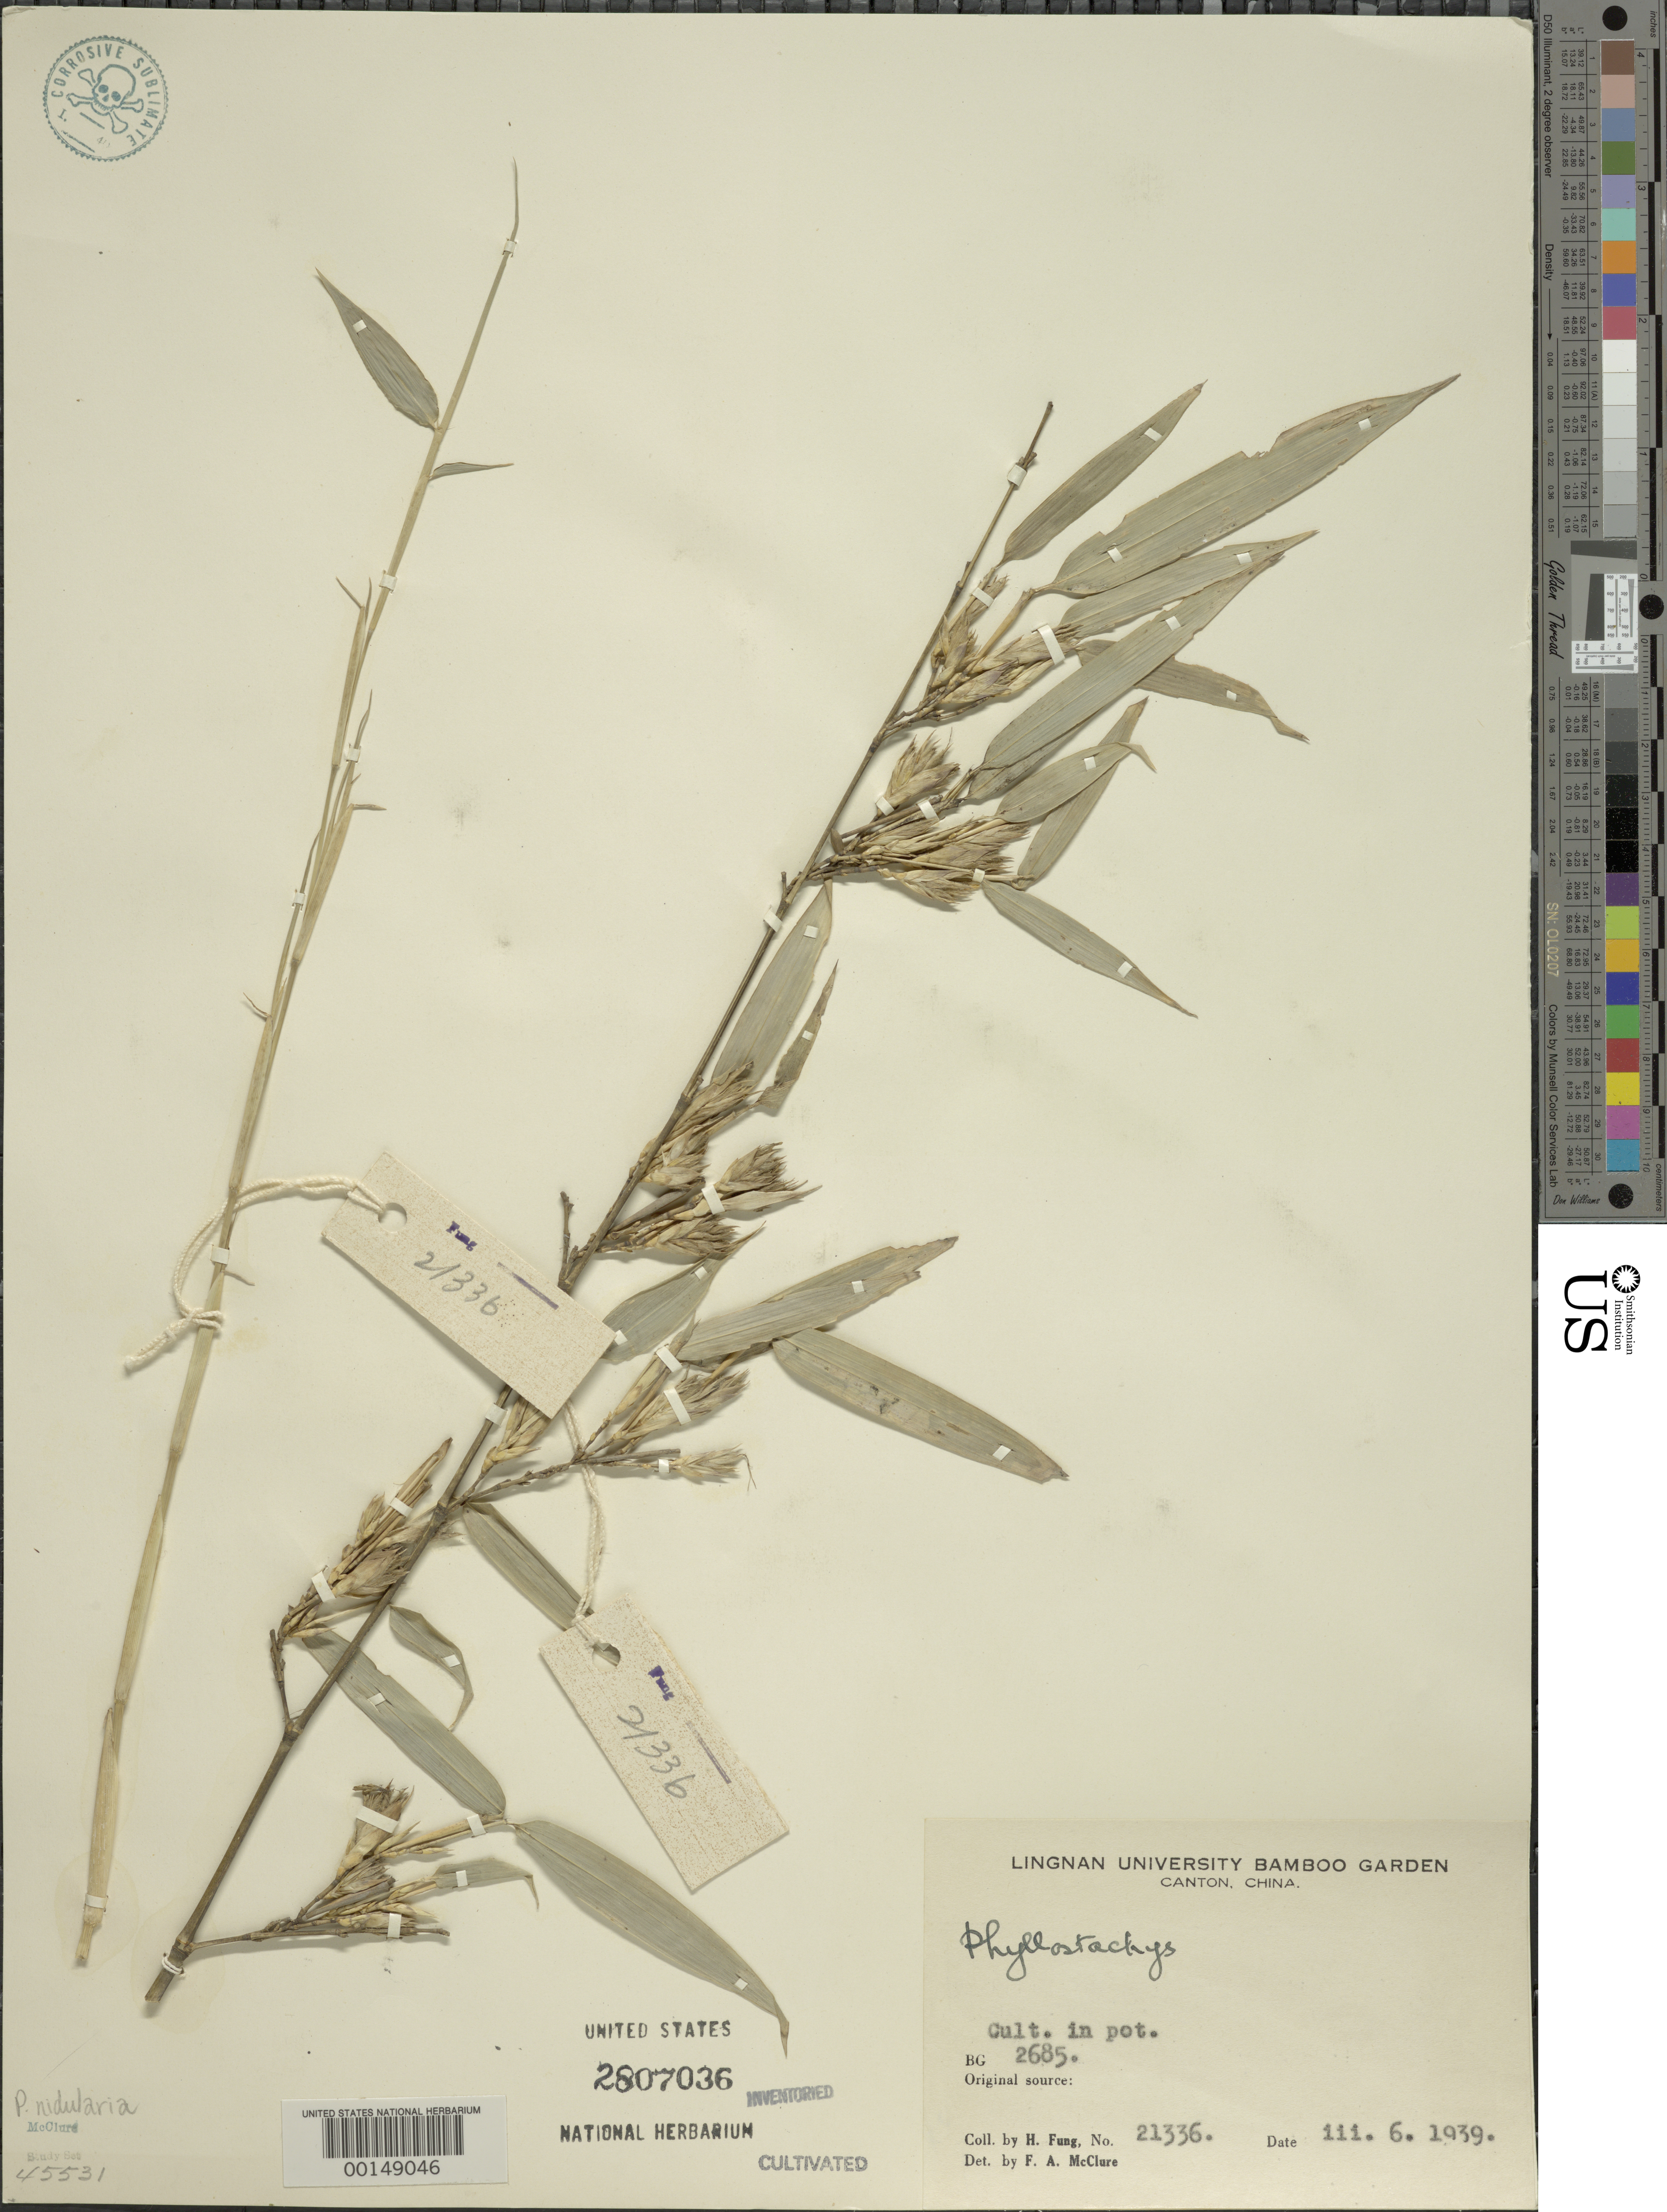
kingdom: Plantae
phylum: Tracheophyta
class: Liliopsida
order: Poales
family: Poaceae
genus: Phyllostachys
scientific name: Phyllostachys nidularia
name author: Munro ex Fenzi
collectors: H. L. Fung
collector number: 21336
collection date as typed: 06 Mar 1939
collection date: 1939-03-06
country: China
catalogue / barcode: US 2807036